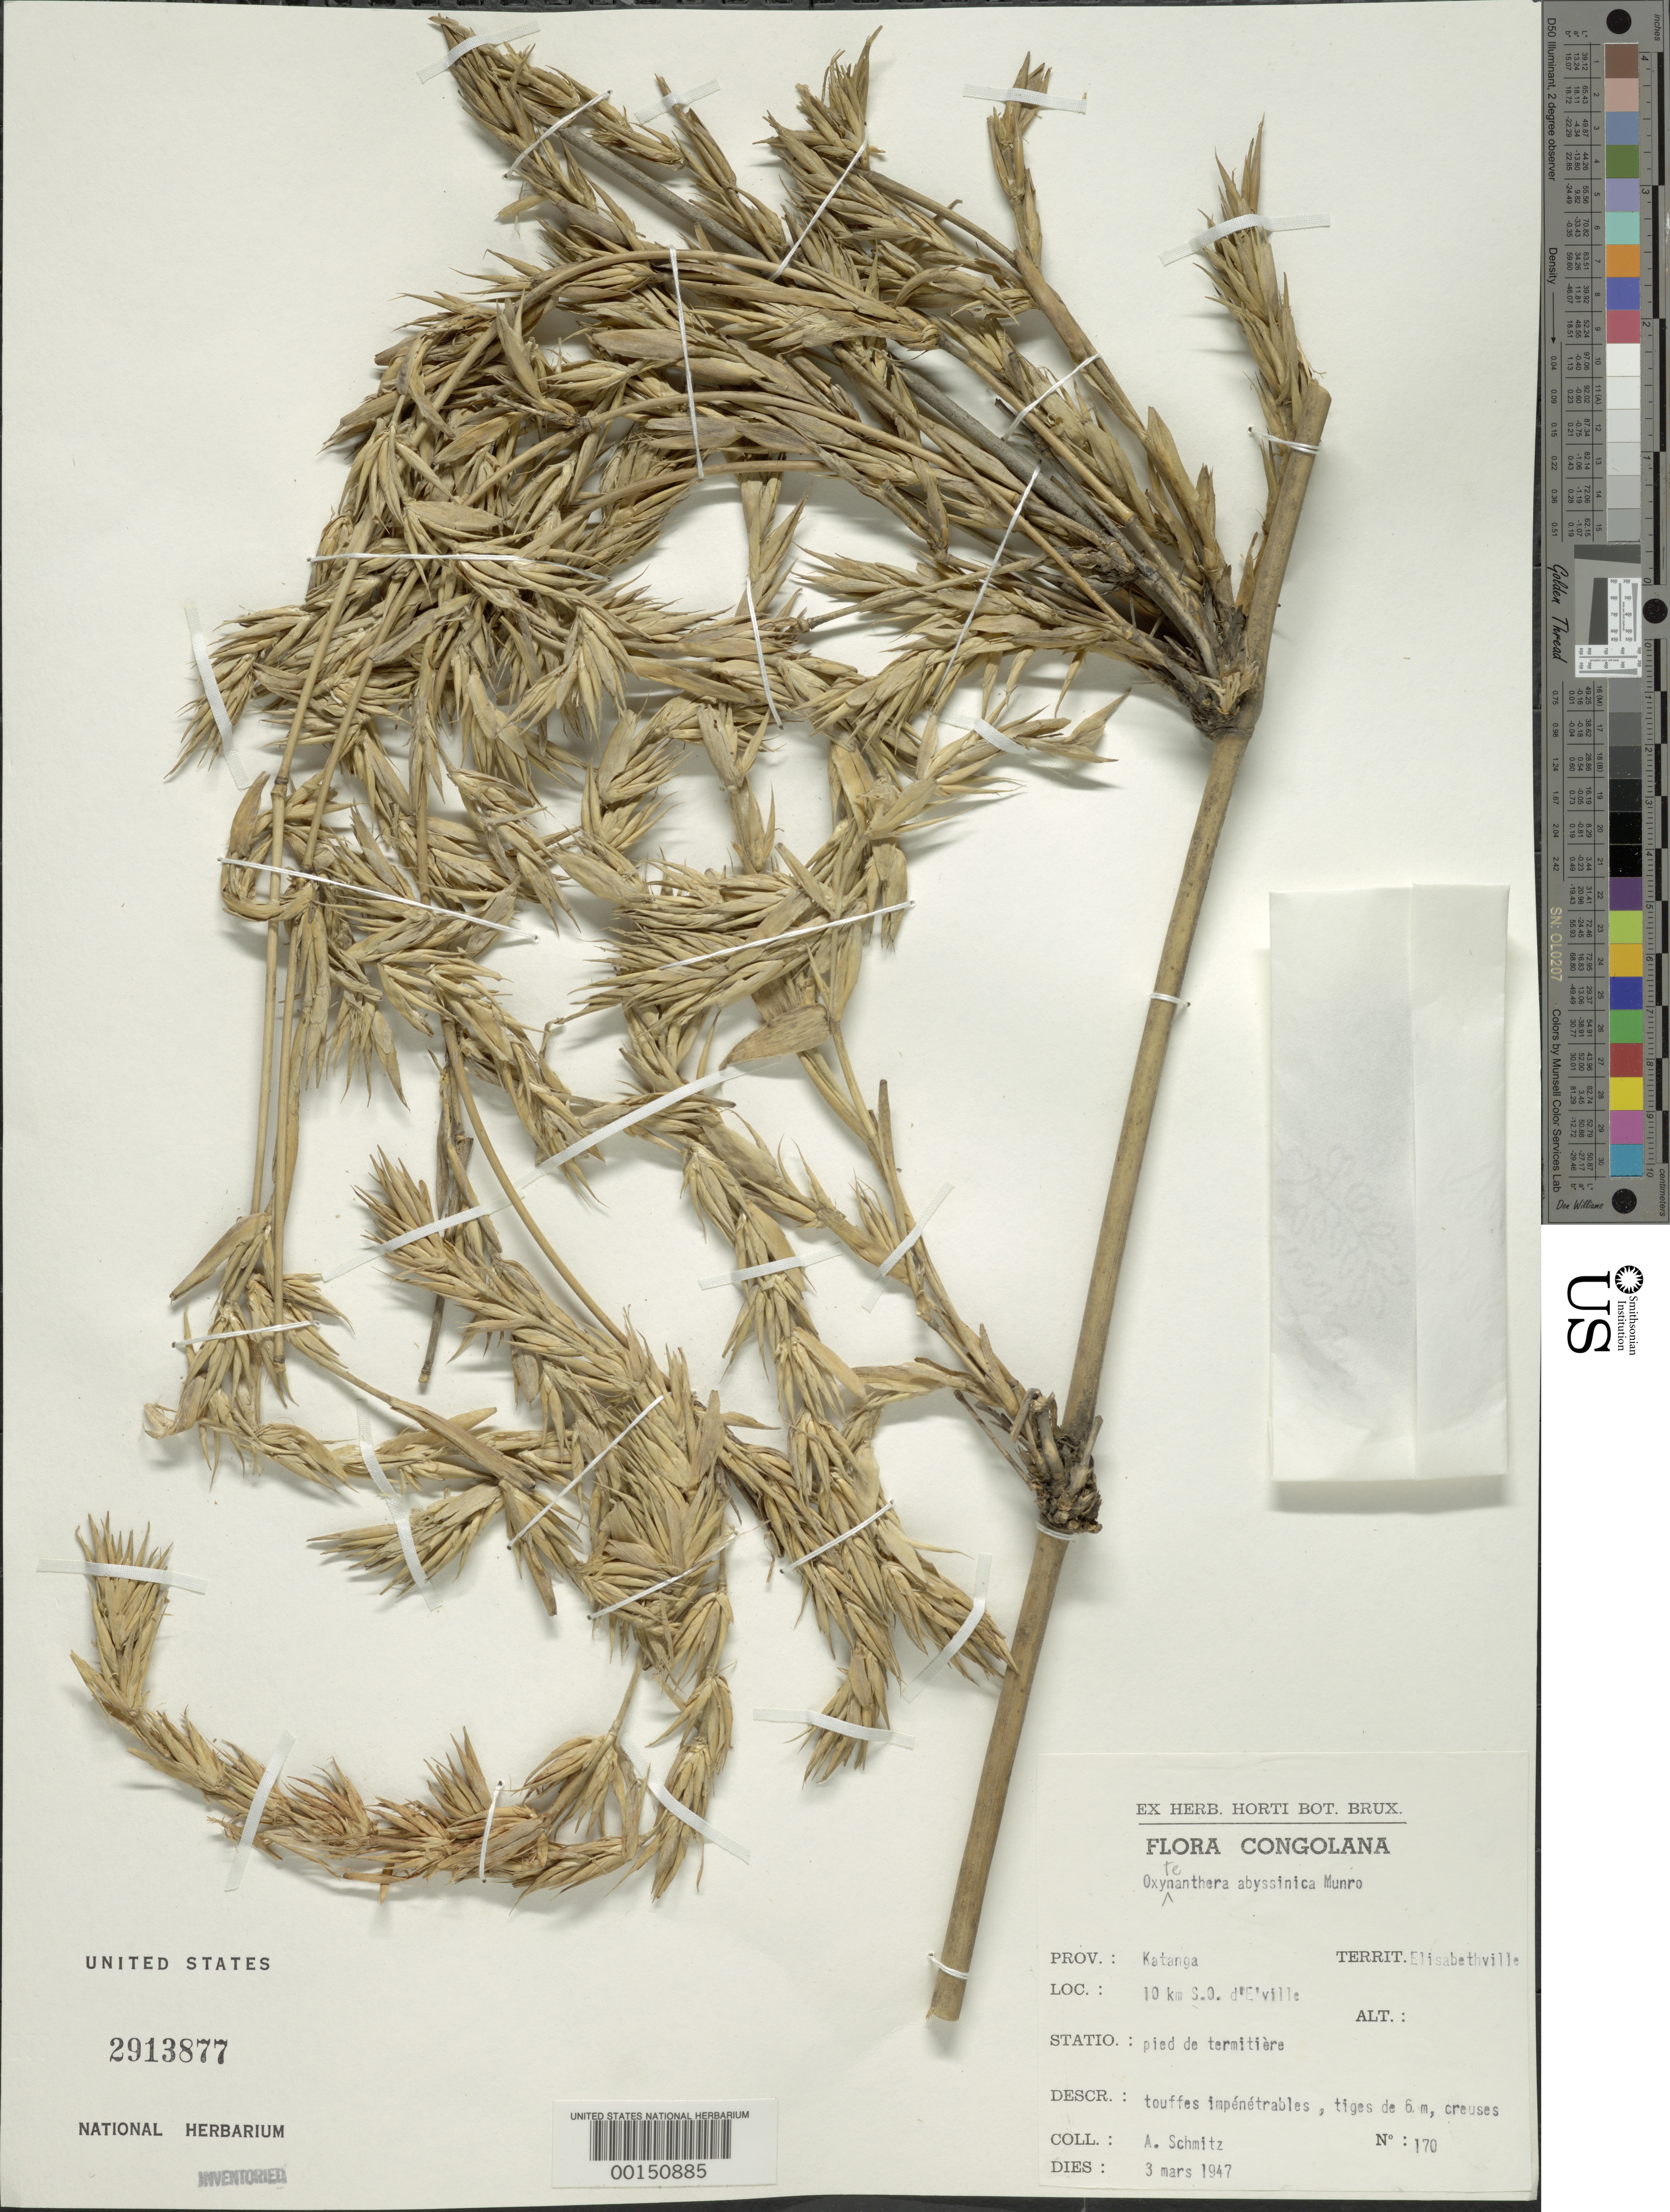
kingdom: Plantae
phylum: Tracheophyta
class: Liliopsida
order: Poales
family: Poaceae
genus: Oxytenanthera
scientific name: Oxytenanthera abyssinica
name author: (A. Rich.) Munro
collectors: A. Schmitz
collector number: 170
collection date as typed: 03 Mar 1947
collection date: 1947-03-03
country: Congo, Democratic Republic of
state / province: Haut-Katanga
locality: Katanga, elisabethville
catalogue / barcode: US 2913877